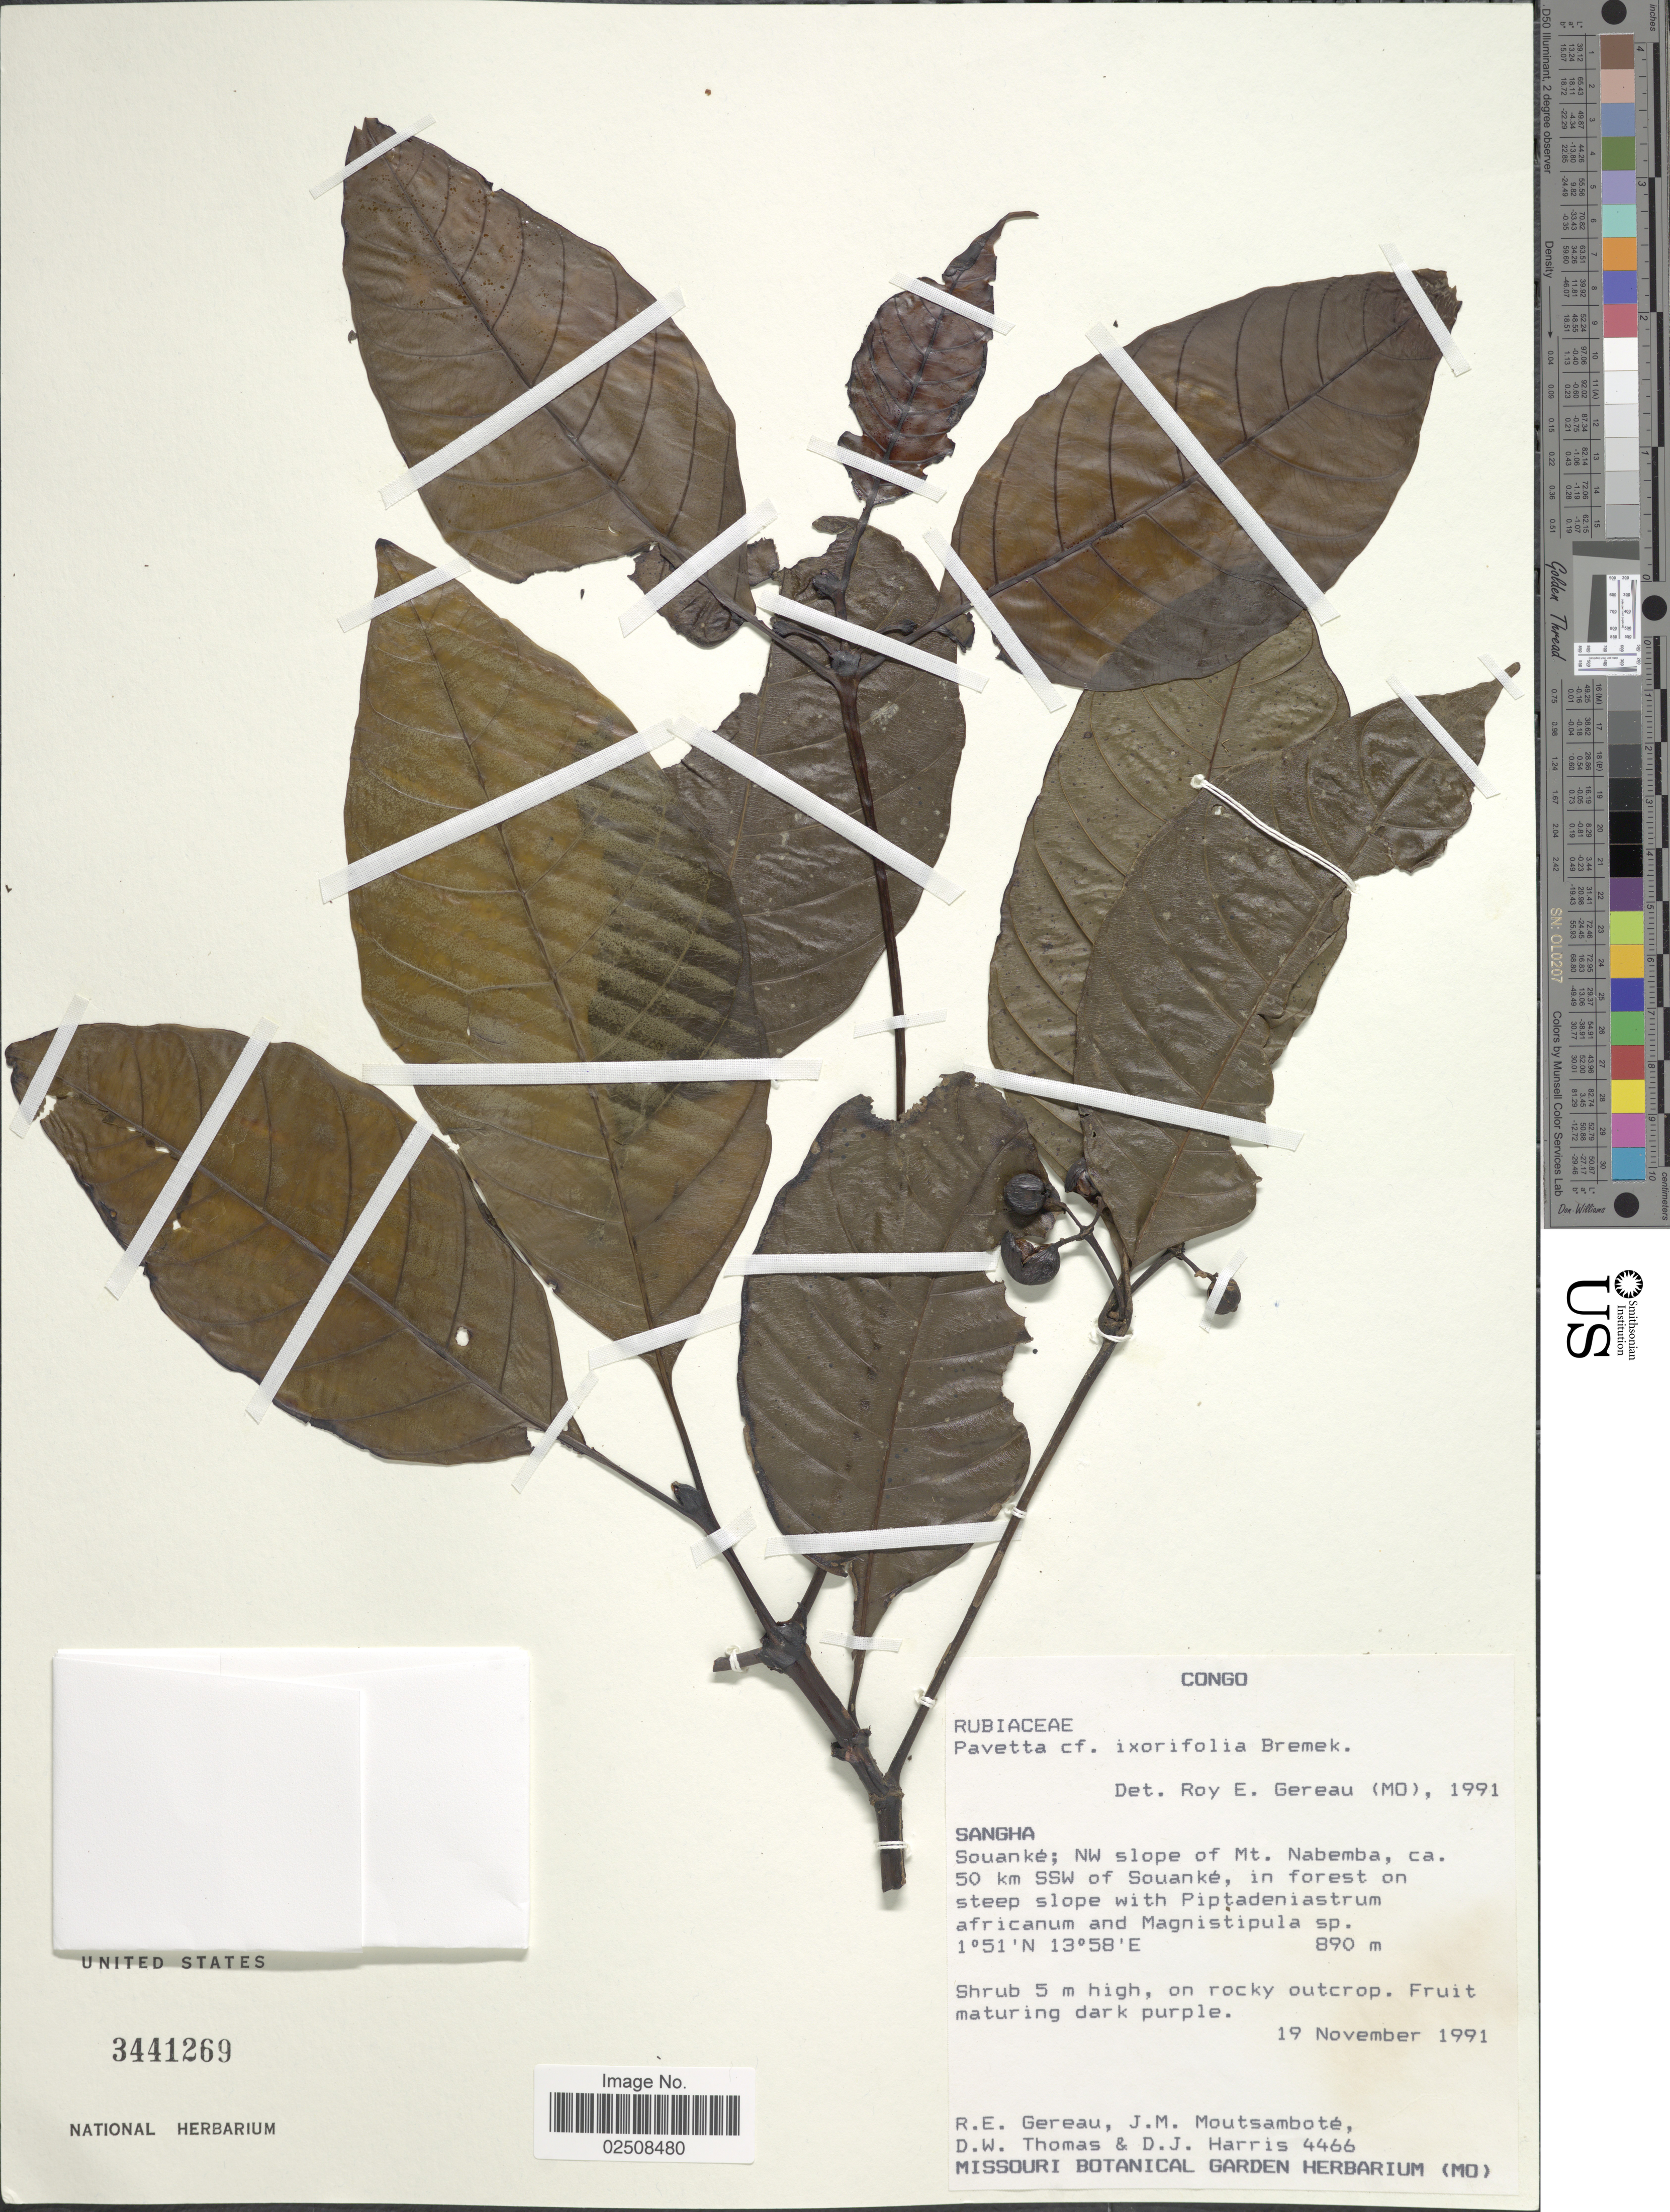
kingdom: Plantae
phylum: Tracheophyta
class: Magnoliopsida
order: Gentianales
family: Rubiaceae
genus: Pavetta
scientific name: Pavetta ixorifolia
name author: Bremek.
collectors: R. Gereau, J. Moutsambote & D. W. Thomas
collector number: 4466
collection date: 1991-11-19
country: Congo, Republic of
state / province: Sangha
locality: Congo. Sangha. Souanke; NW slope of Mt. Nabemba, ca. 50 km SSW of Souanke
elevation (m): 890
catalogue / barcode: US 3441269